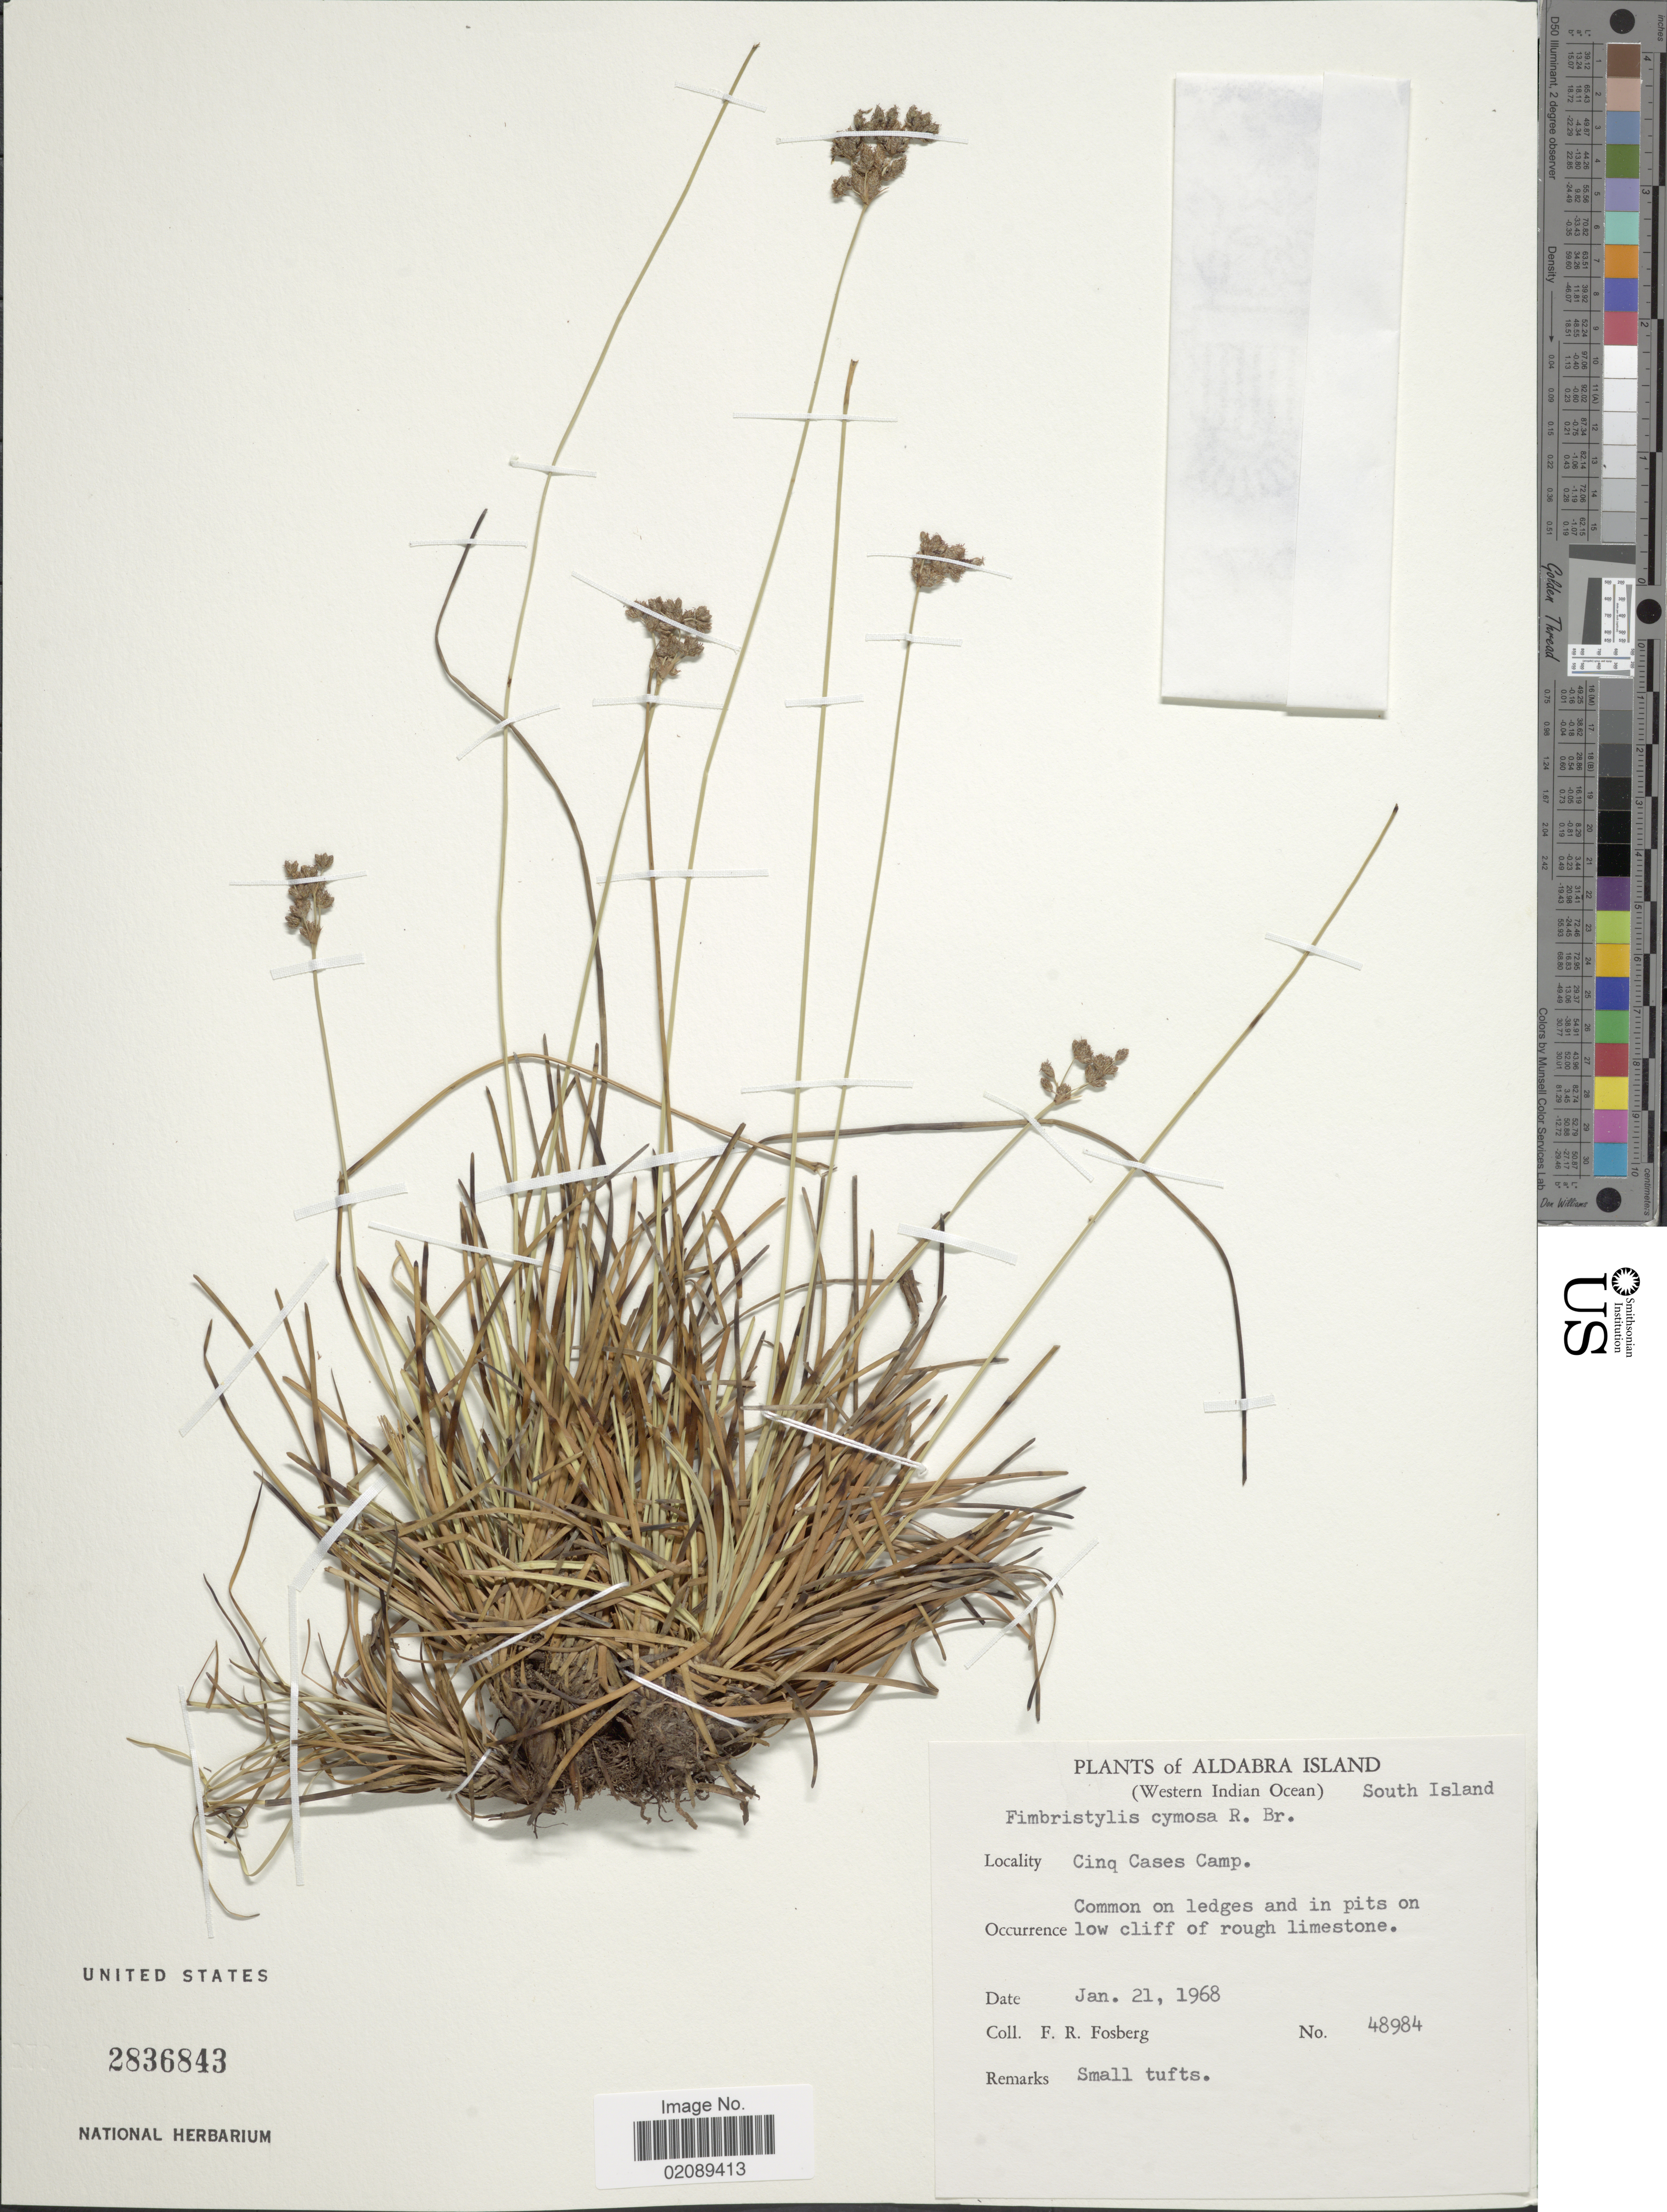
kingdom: Plantae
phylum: Tracheophyta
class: Liliopsida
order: Poales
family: Cyperaceae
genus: Fimbristylis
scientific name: Fimbristylis cymosa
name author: R. Br.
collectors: F. R. Fosberg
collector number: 48984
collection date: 1968-01-21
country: Seychelles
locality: Aldabra Island (Western Indian Ocean), South Island, Cinq Cases Camp, on ledges and in pits on low cliff of rough limestone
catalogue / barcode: US 2836843